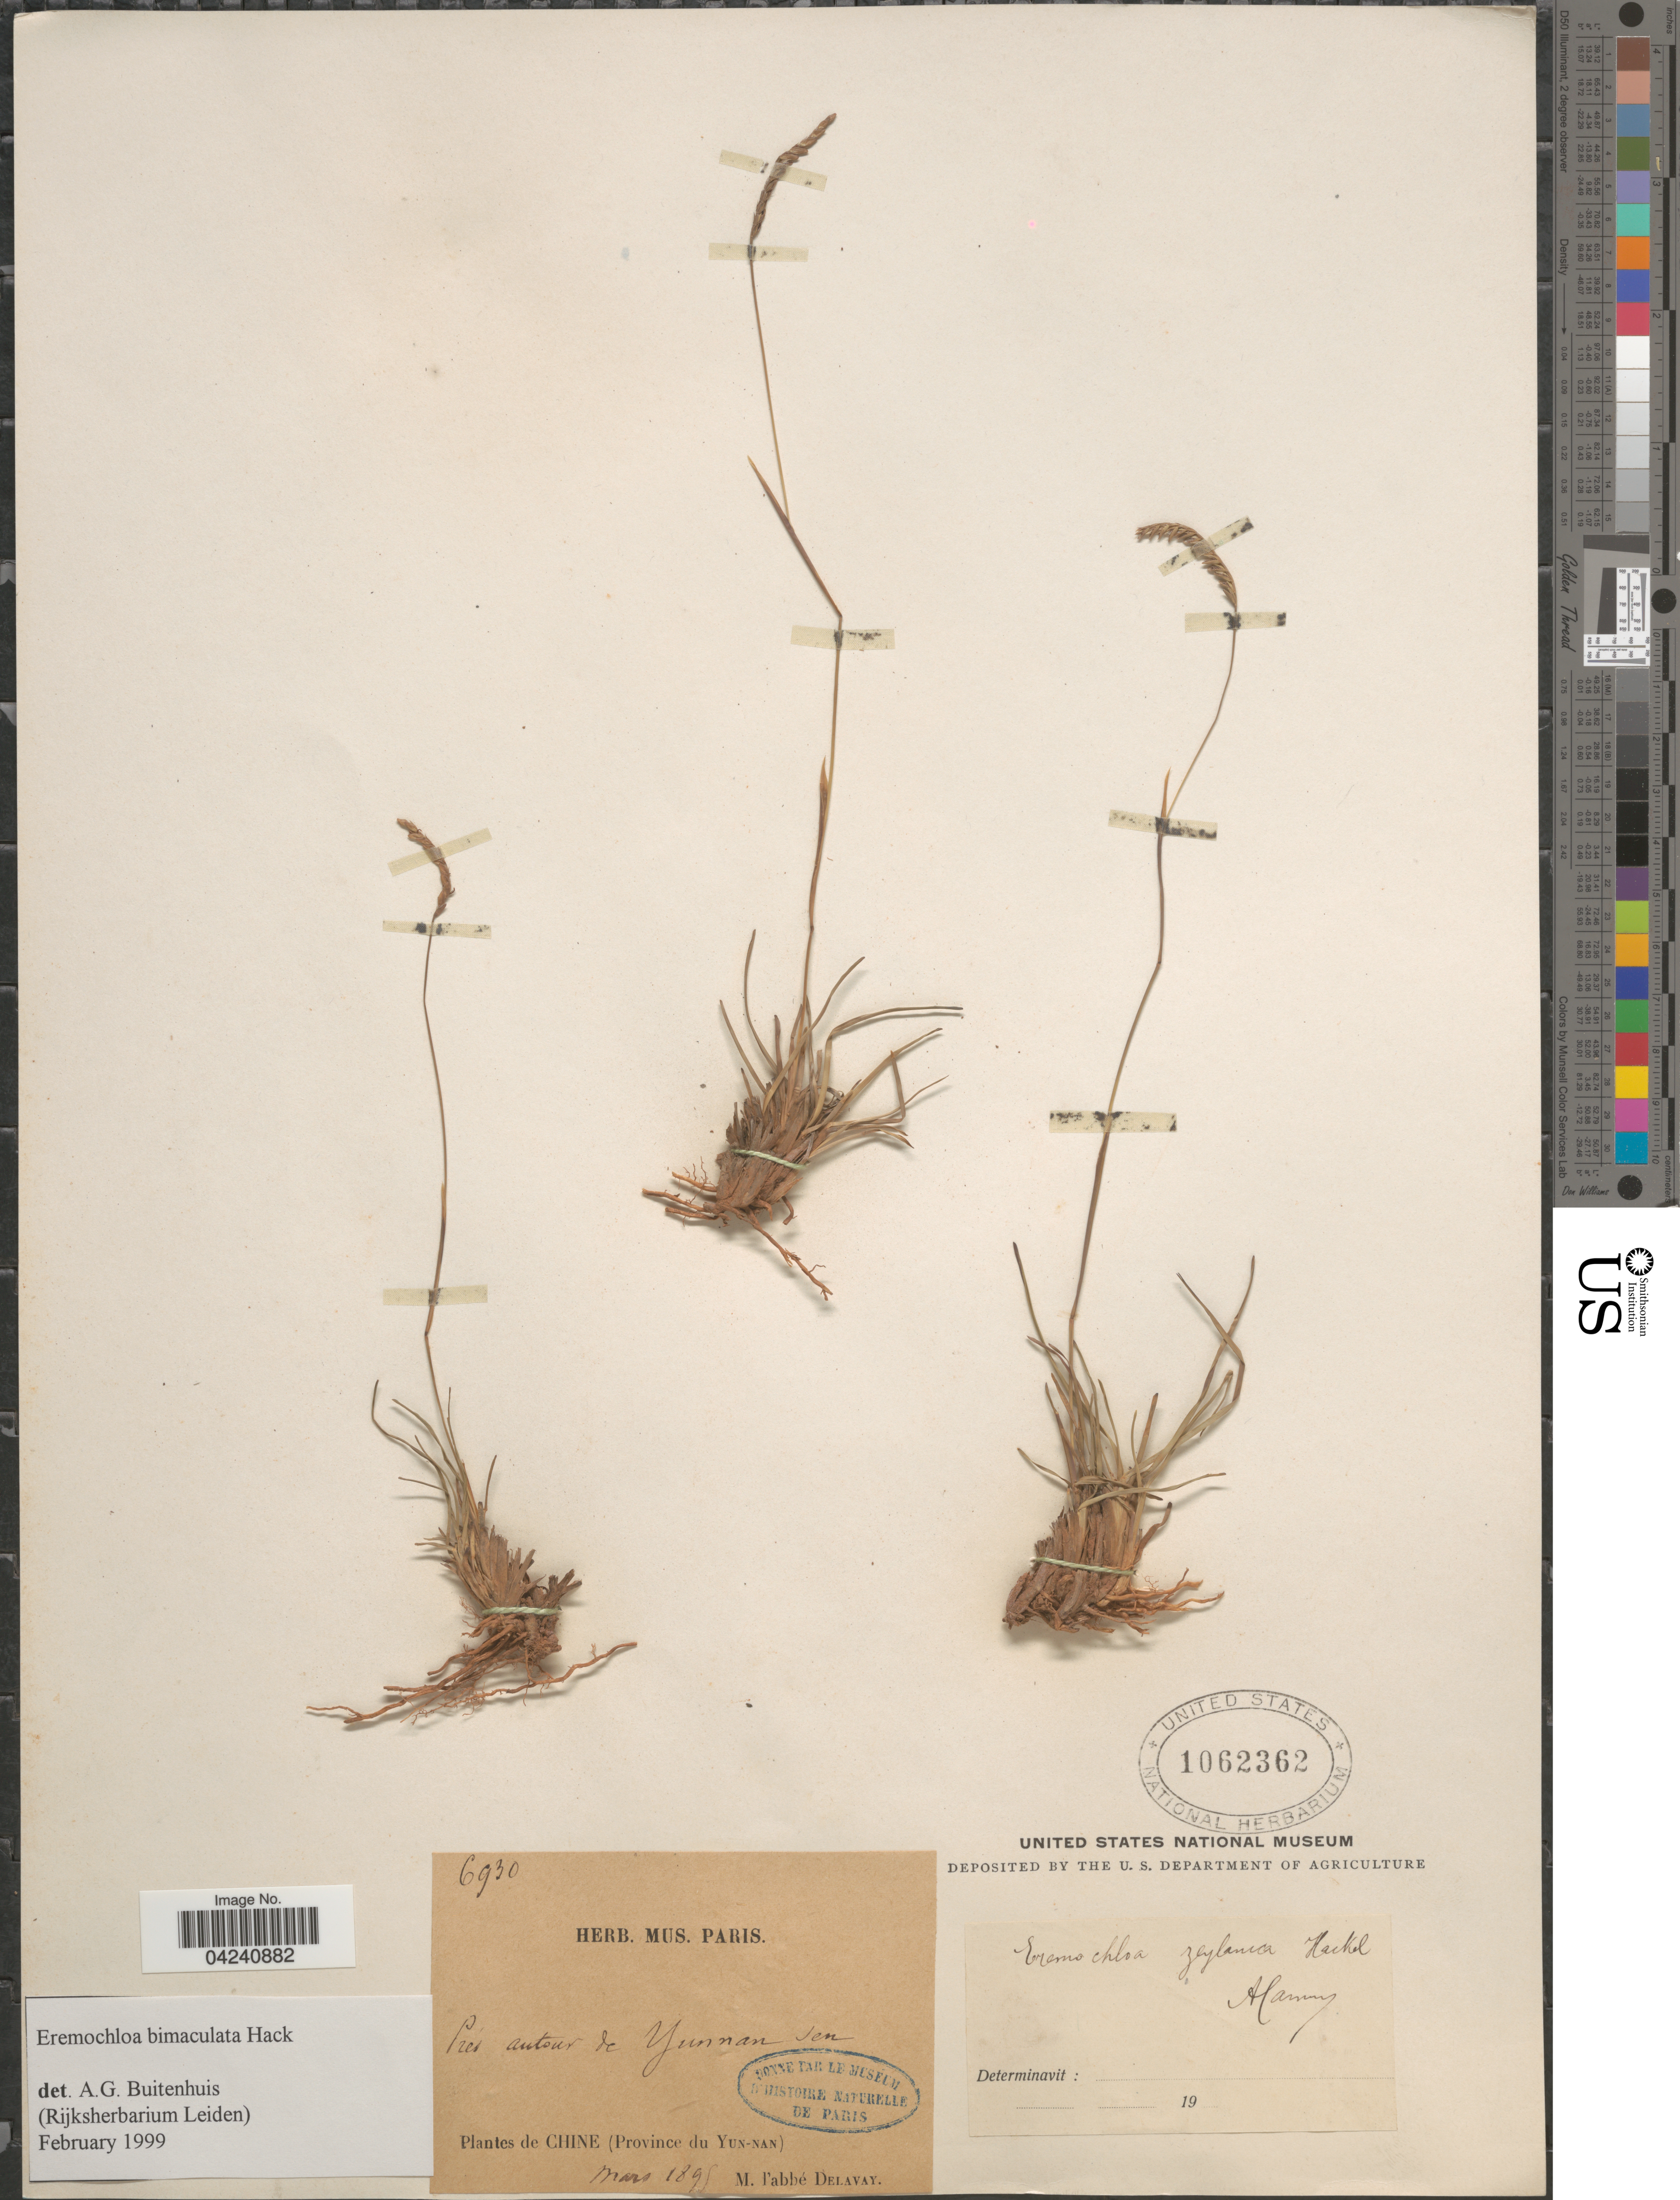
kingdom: Plantae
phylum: Tracheophyta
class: Liliopsida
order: Poales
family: Poaceae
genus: Eremochloa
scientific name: Eremochloa bimaculata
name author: Hack.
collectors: P. Delavay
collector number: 6930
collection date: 1895-03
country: China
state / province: Yunnan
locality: Près autour de Yunnan sen. (Province du Yun-nan).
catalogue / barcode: US 1062362